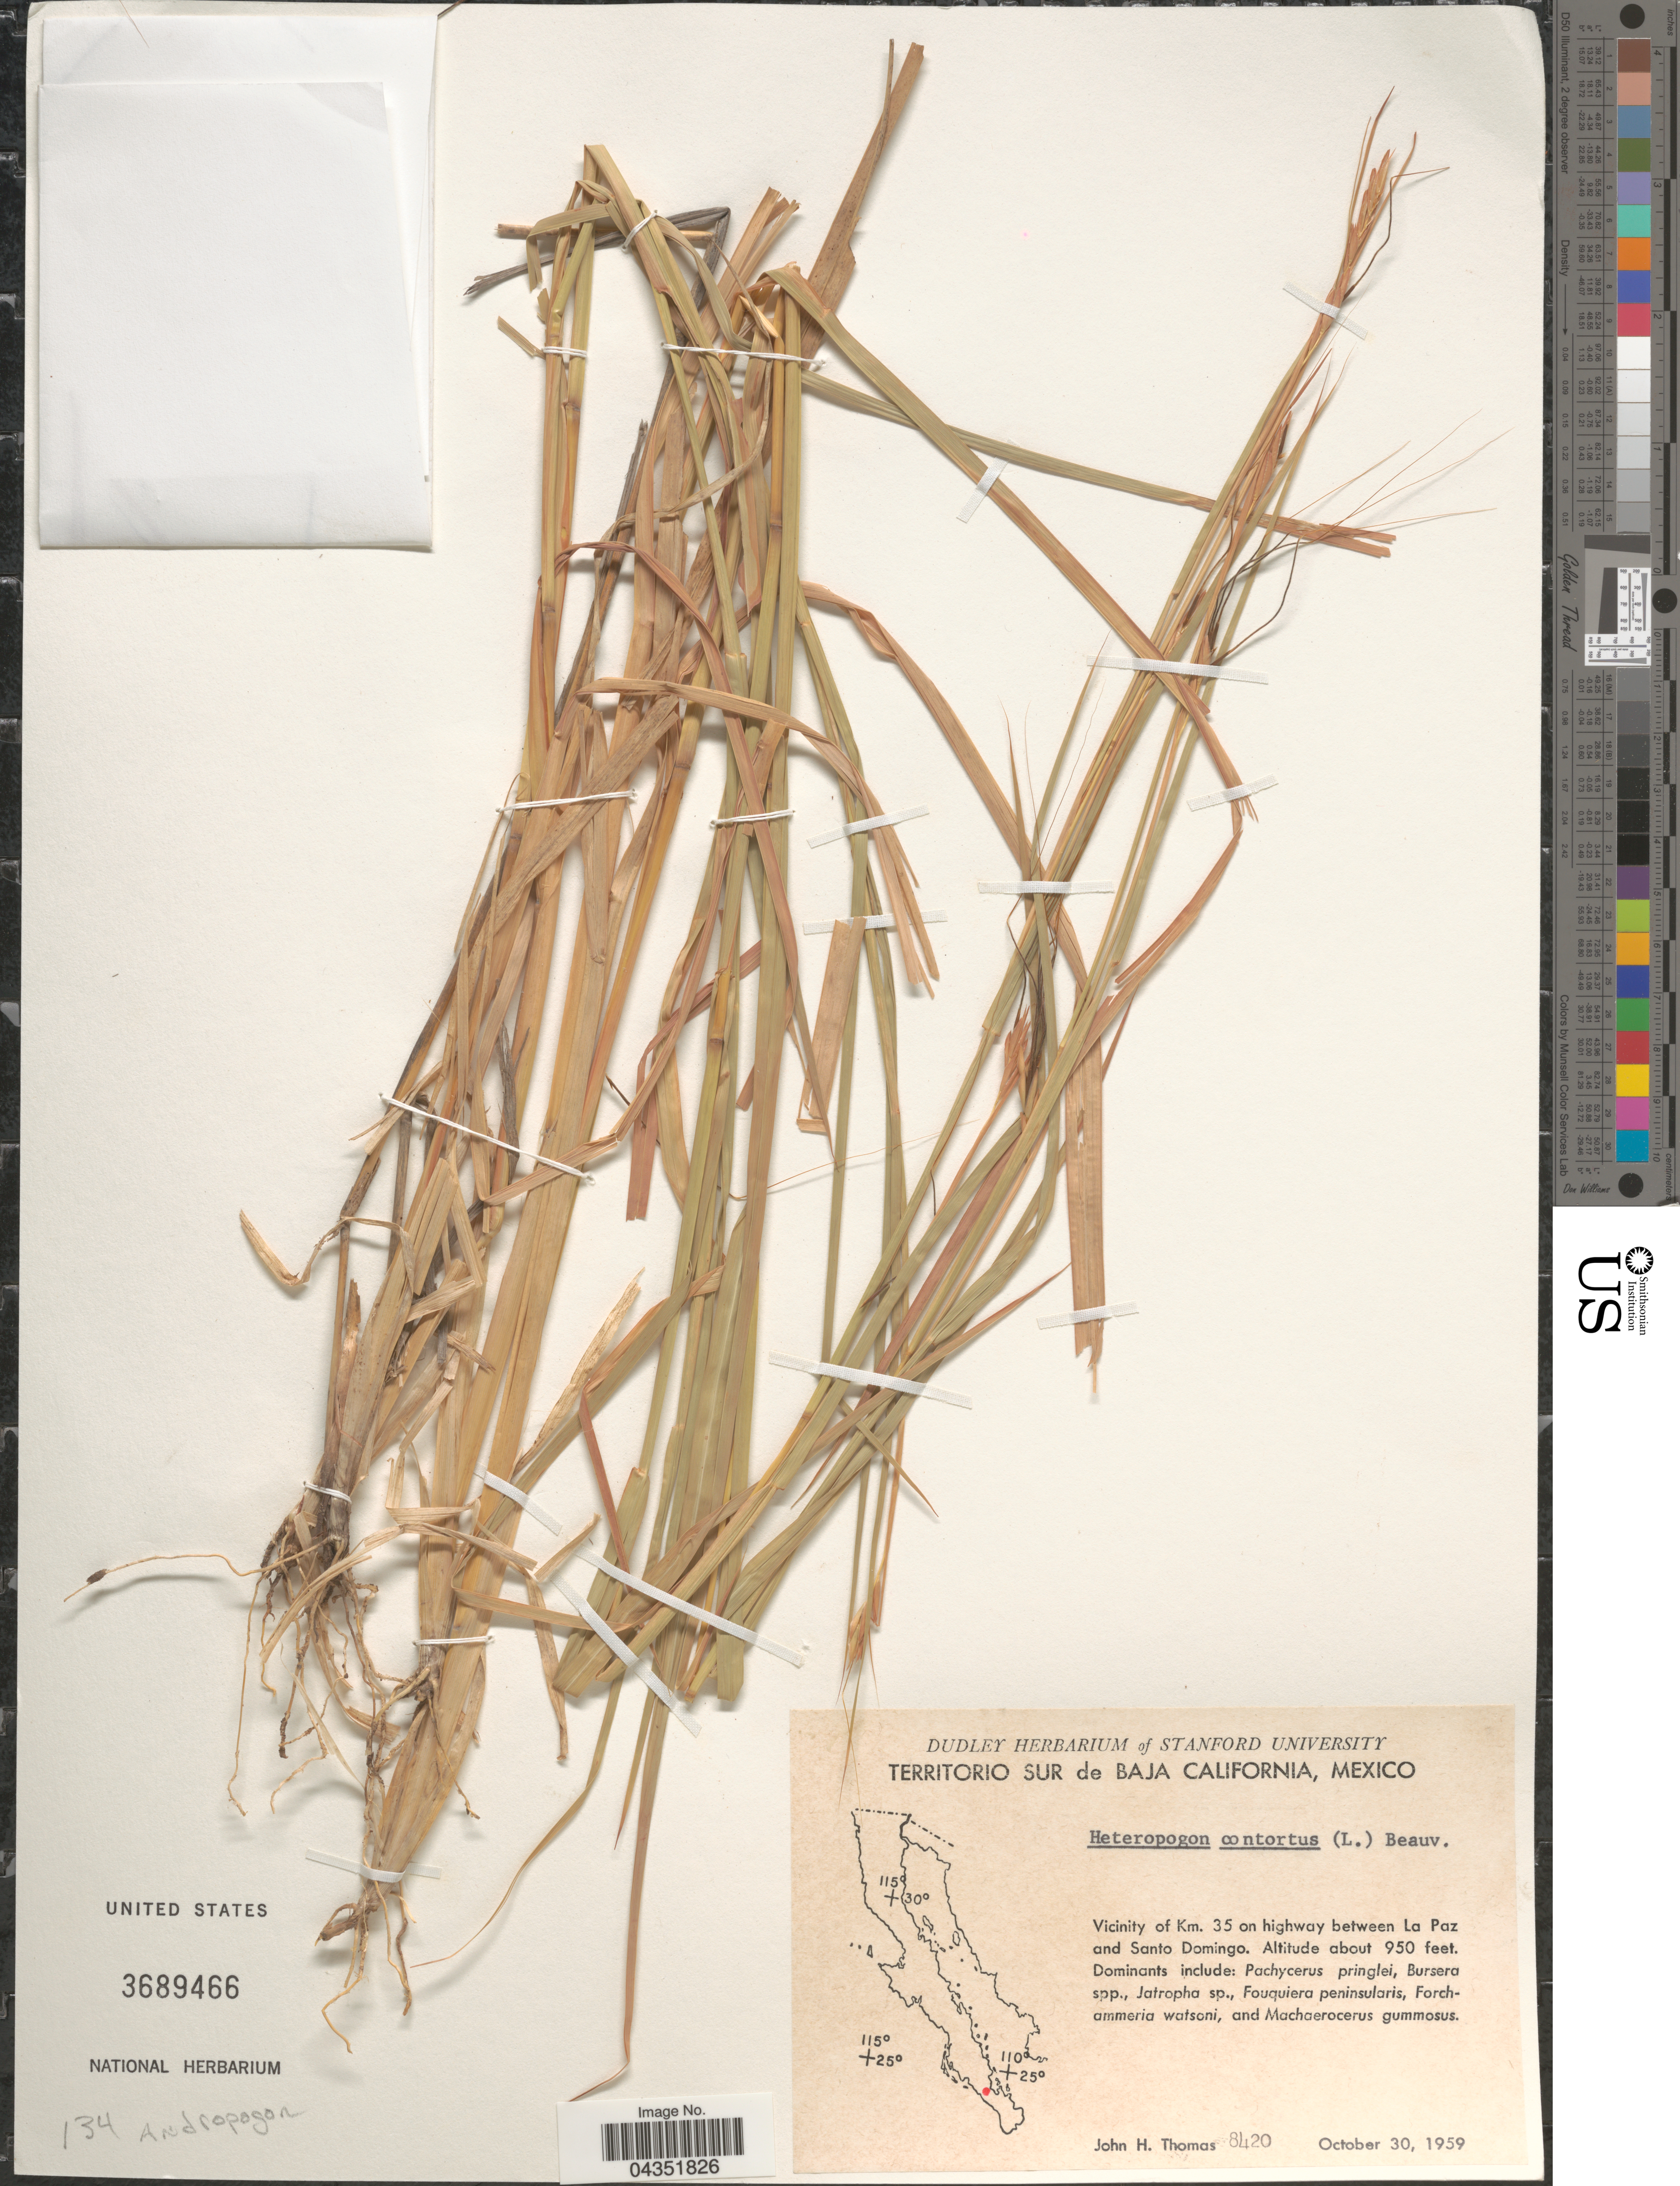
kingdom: Plantae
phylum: Tracheophyta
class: Liliopsida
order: Poales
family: Poaceae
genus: Heteropogon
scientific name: Heteropogon contortus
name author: (L.) P. Beauv. ex Roem. & Schult.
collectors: J. H. Thomas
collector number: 8420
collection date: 1959-10-30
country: Mexico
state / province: Baja California Sur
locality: Territorio Sur de Baja California. Vicinity of Km. 35 on highway between La Paz and Santo Domingo.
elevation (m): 290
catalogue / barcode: US 3689466